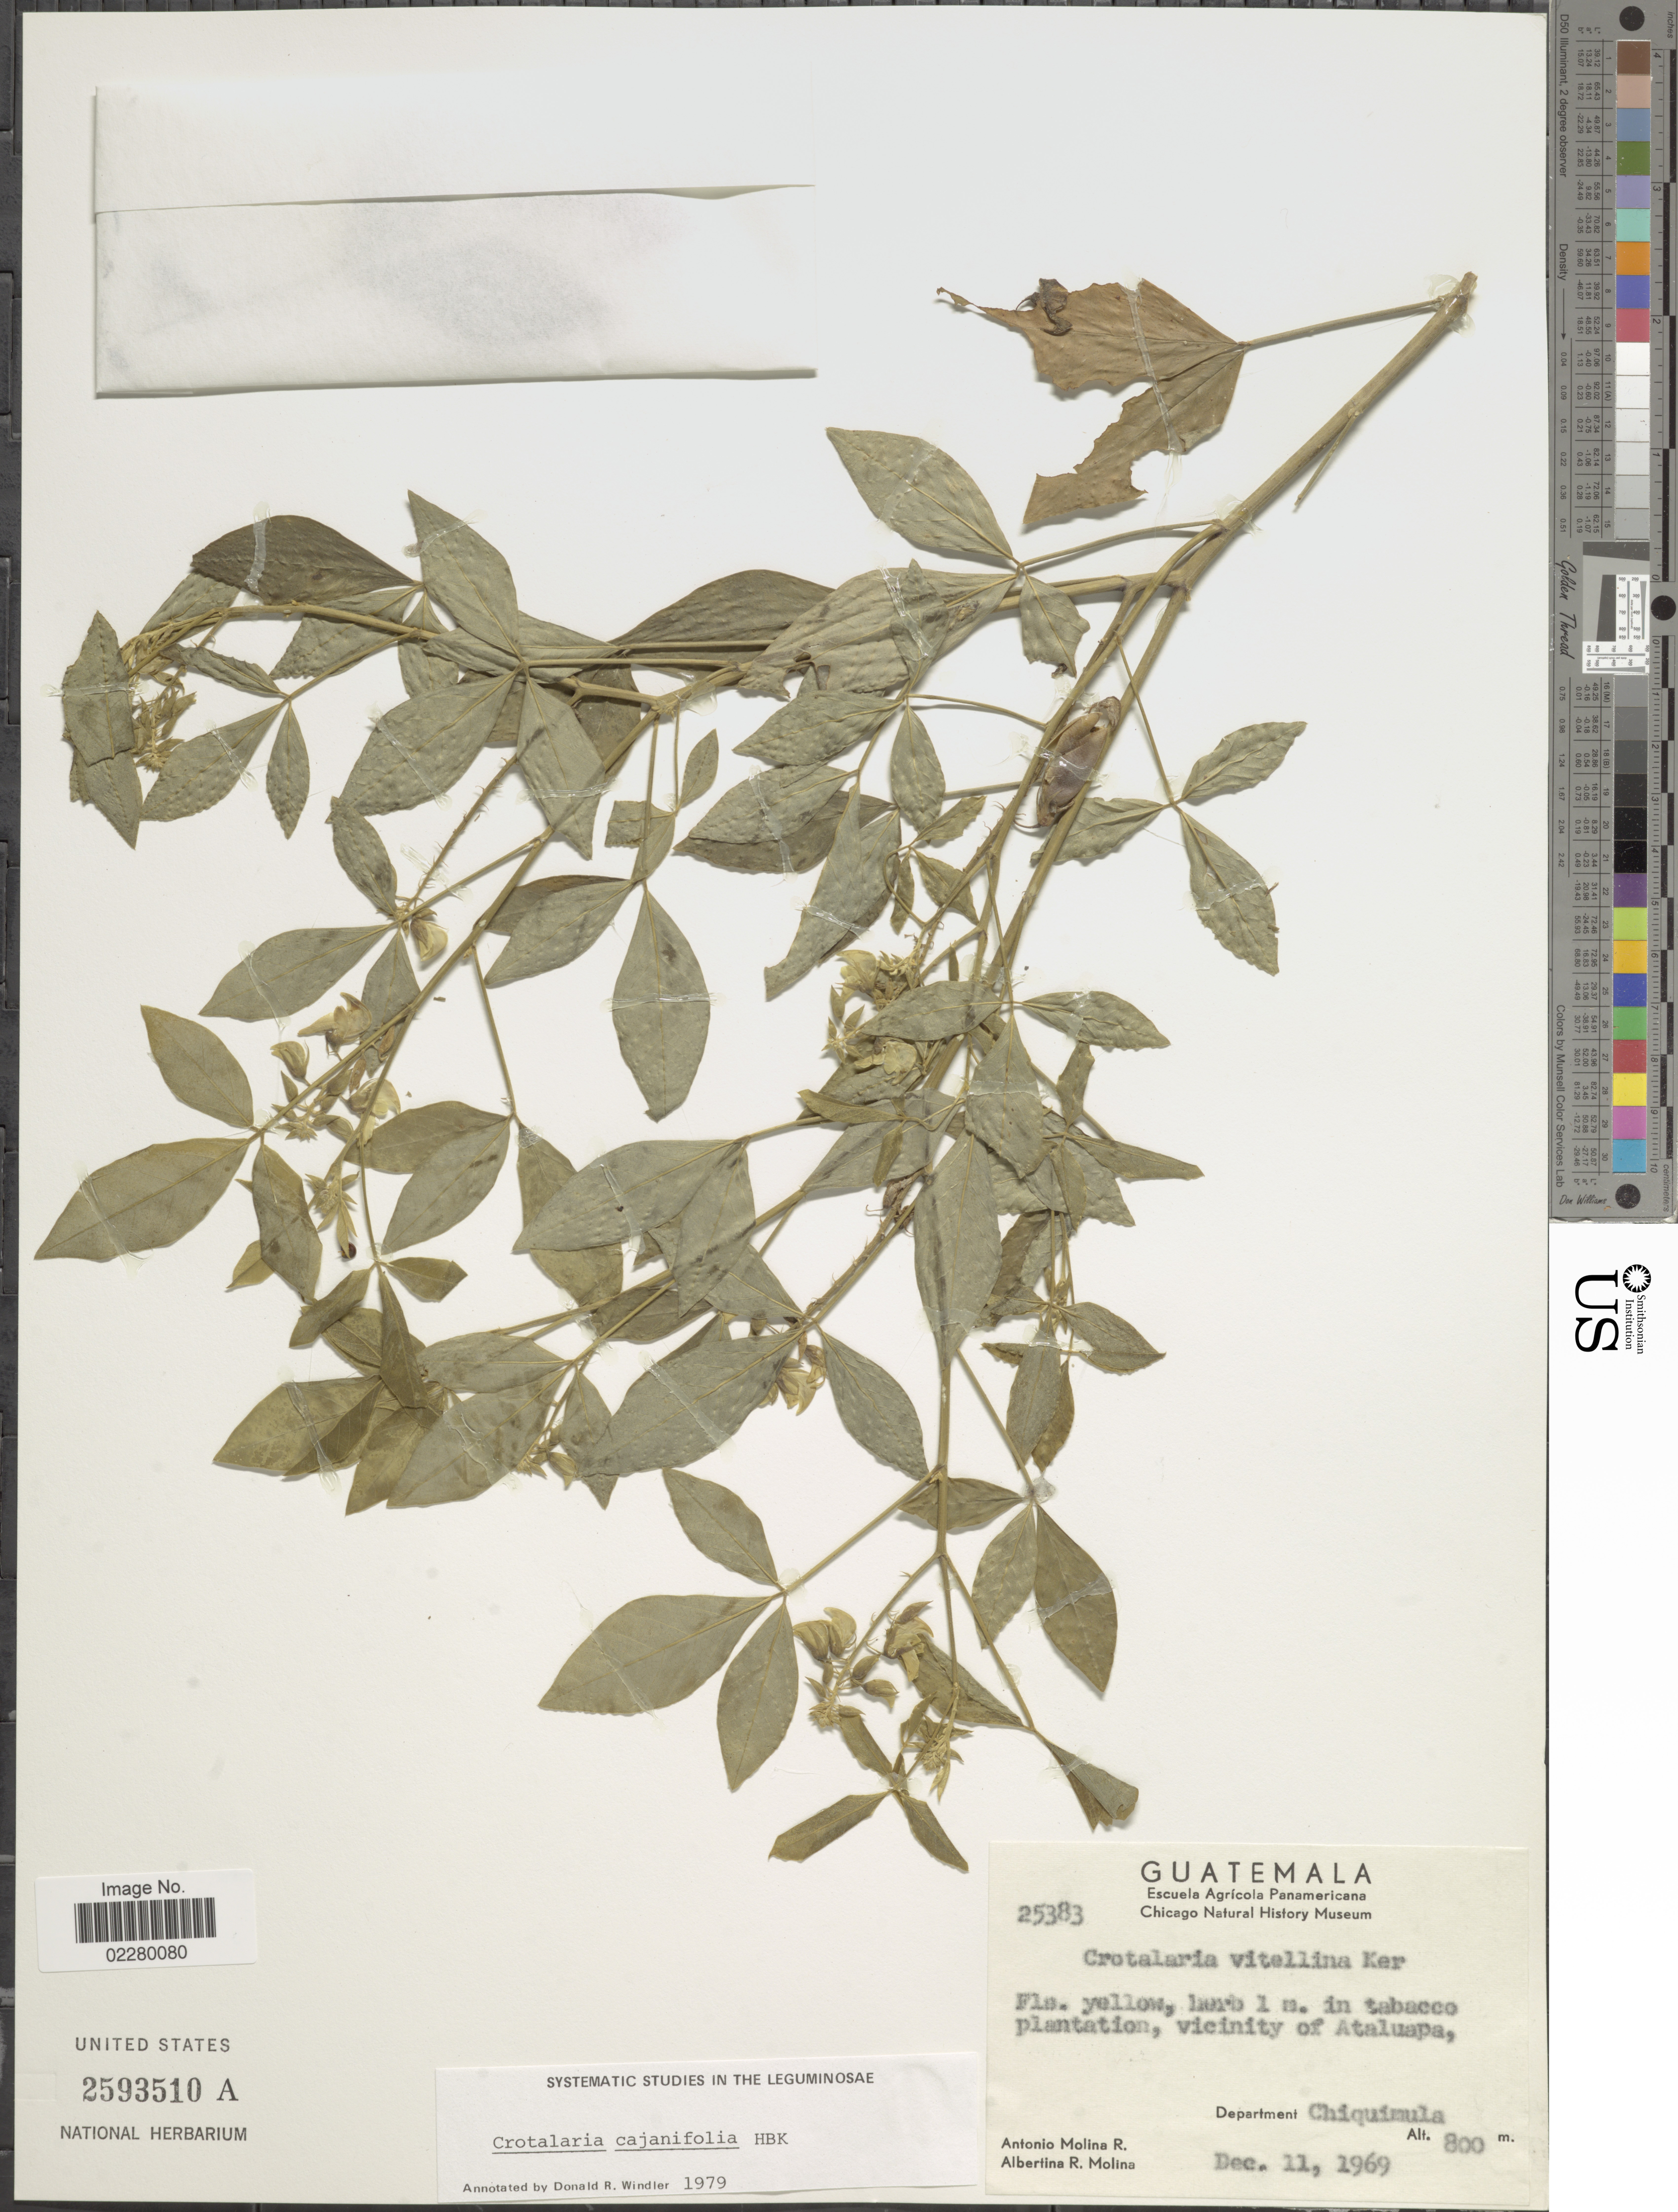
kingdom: Plantae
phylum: Tracheophyta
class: Magnoliopsida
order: Fabales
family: Fabaceae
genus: Crotalaria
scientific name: Crotalaria cajanifolia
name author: Kunth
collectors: A. Molina R. & A. R. Molina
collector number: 25383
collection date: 1969-12-11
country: Guatemala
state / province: Chiquimula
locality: Vicinity of Ataluapa, Department Chiquimula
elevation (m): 800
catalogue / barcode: US 2593510A